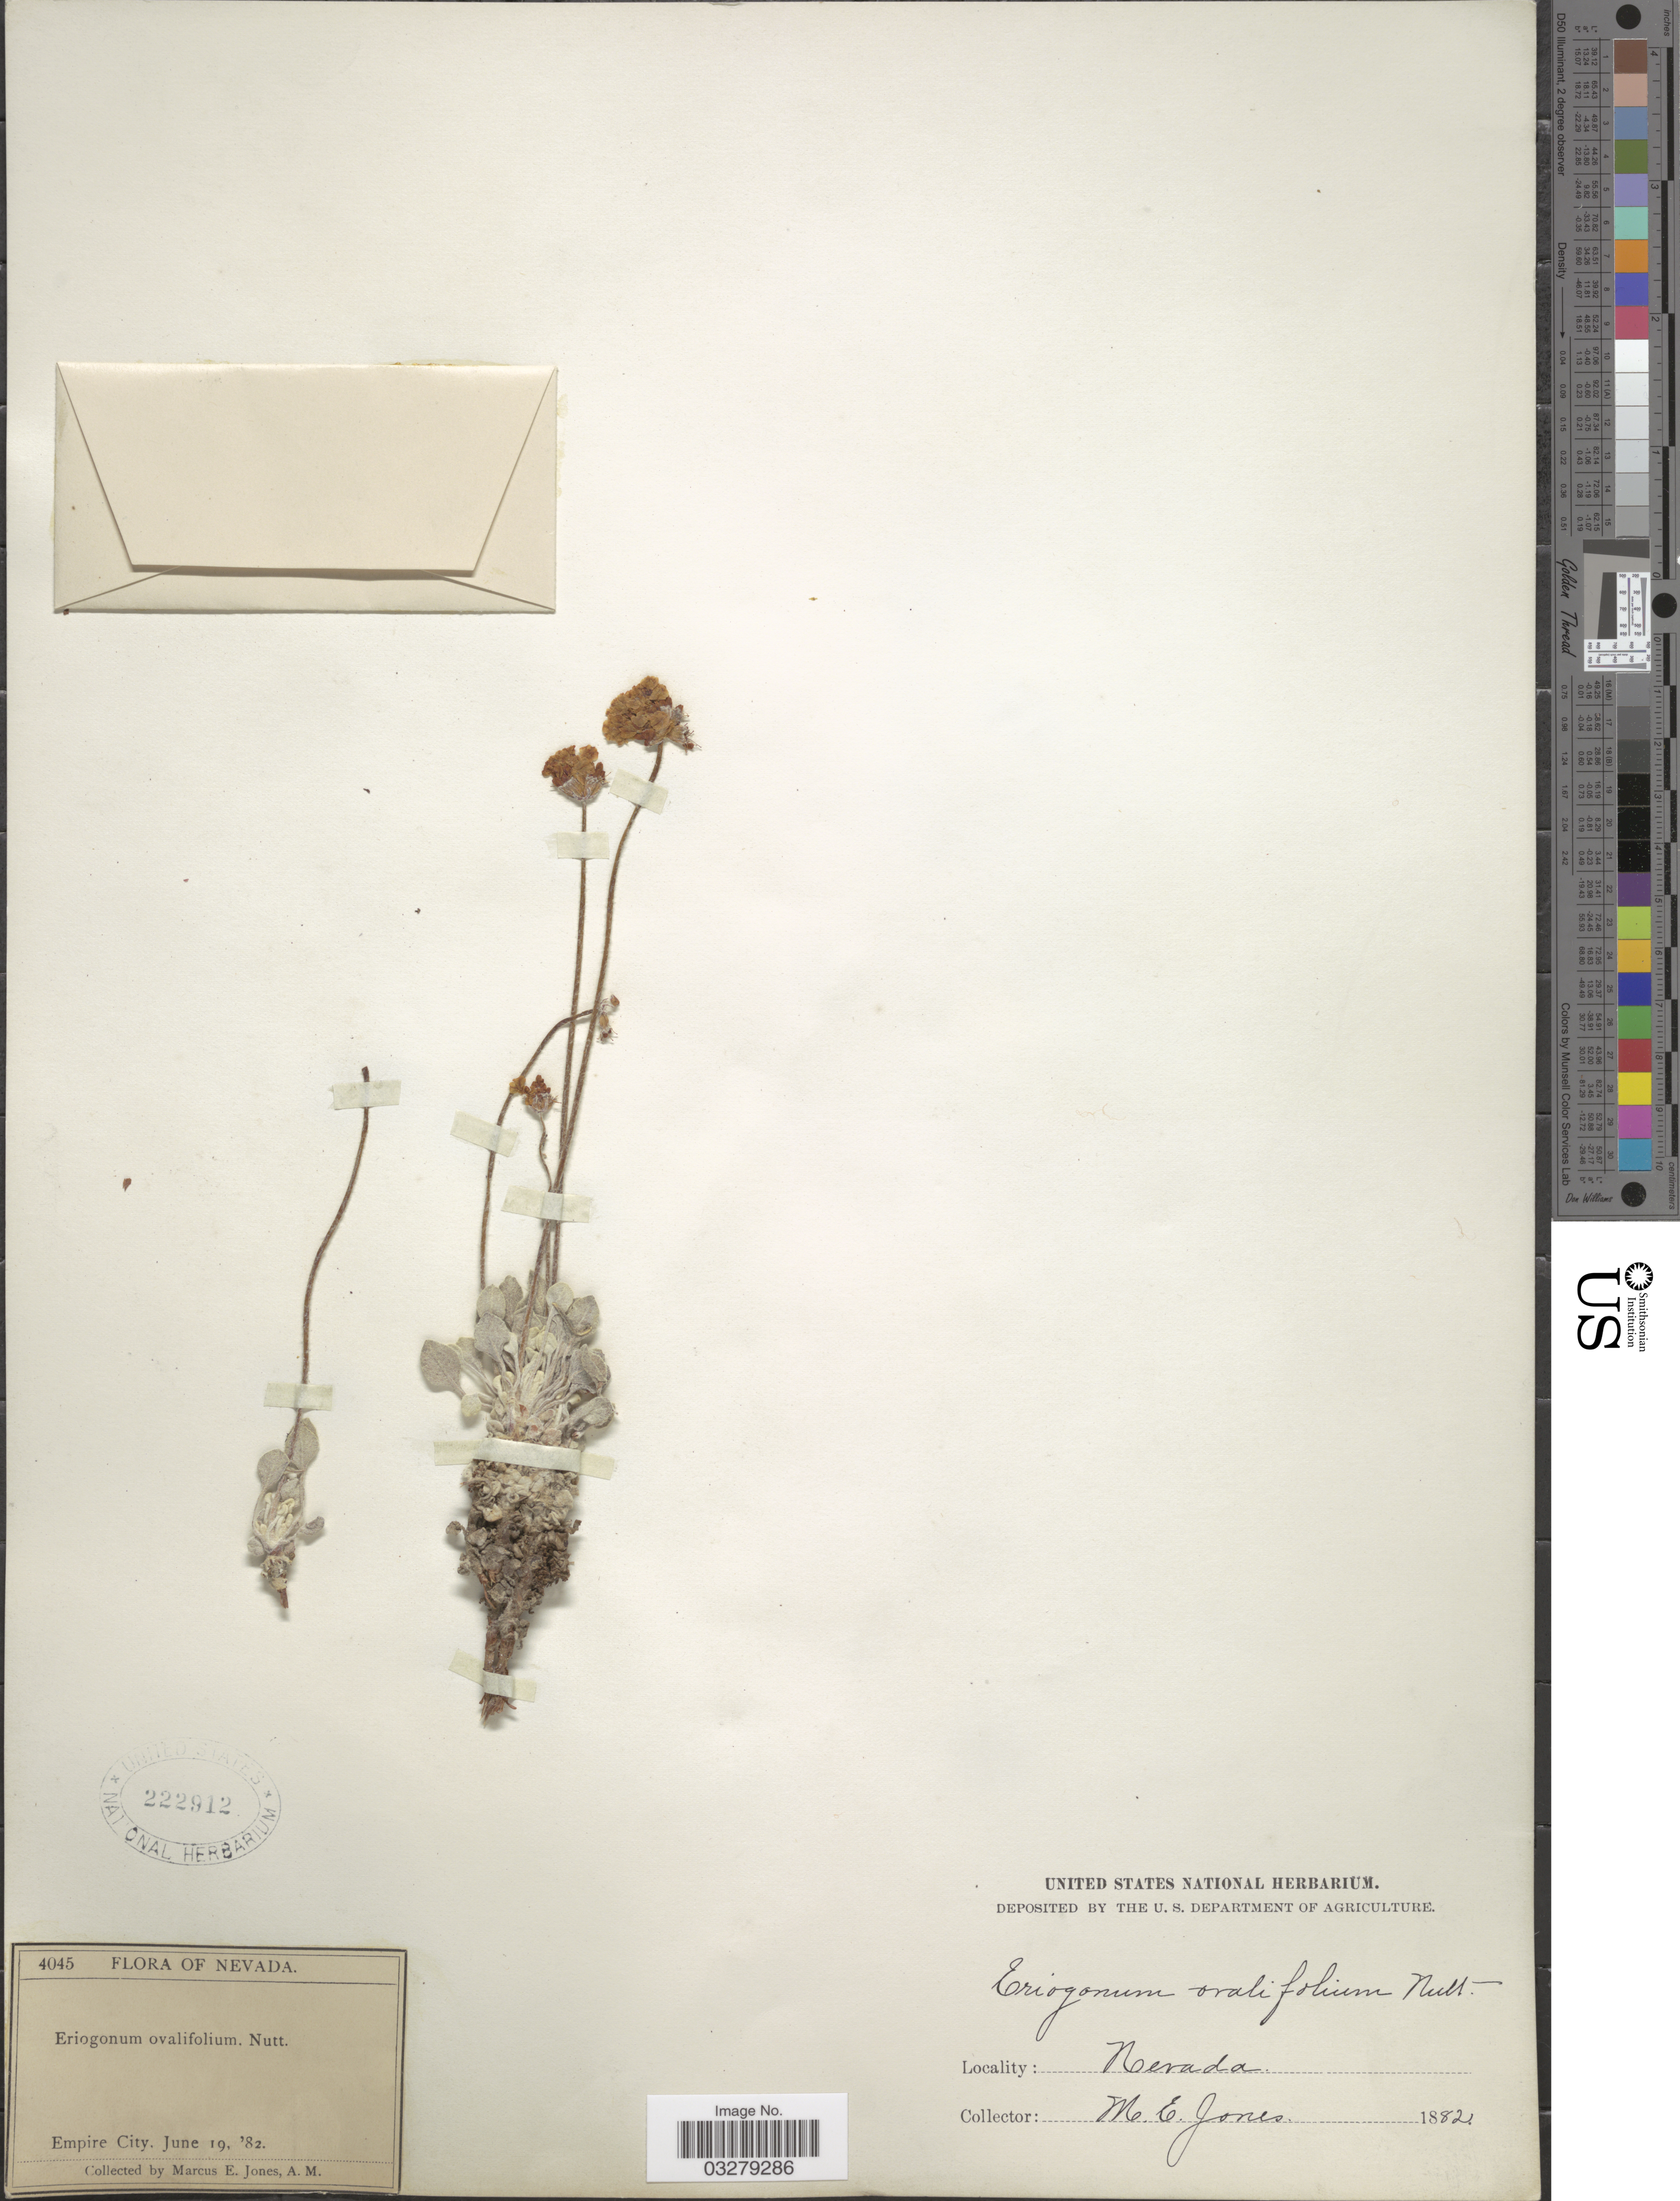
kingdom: Plantae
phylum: Tracheophyta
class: Magnoliopsida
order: Caryophyllales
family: Polygonaceae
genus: Eriogonum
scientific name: Eriogonum ovalifolium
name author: Nutt.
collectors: M. E. Jones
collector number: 4045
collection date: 1882-06-19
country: United States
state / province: Nevada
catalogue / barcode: US 222912